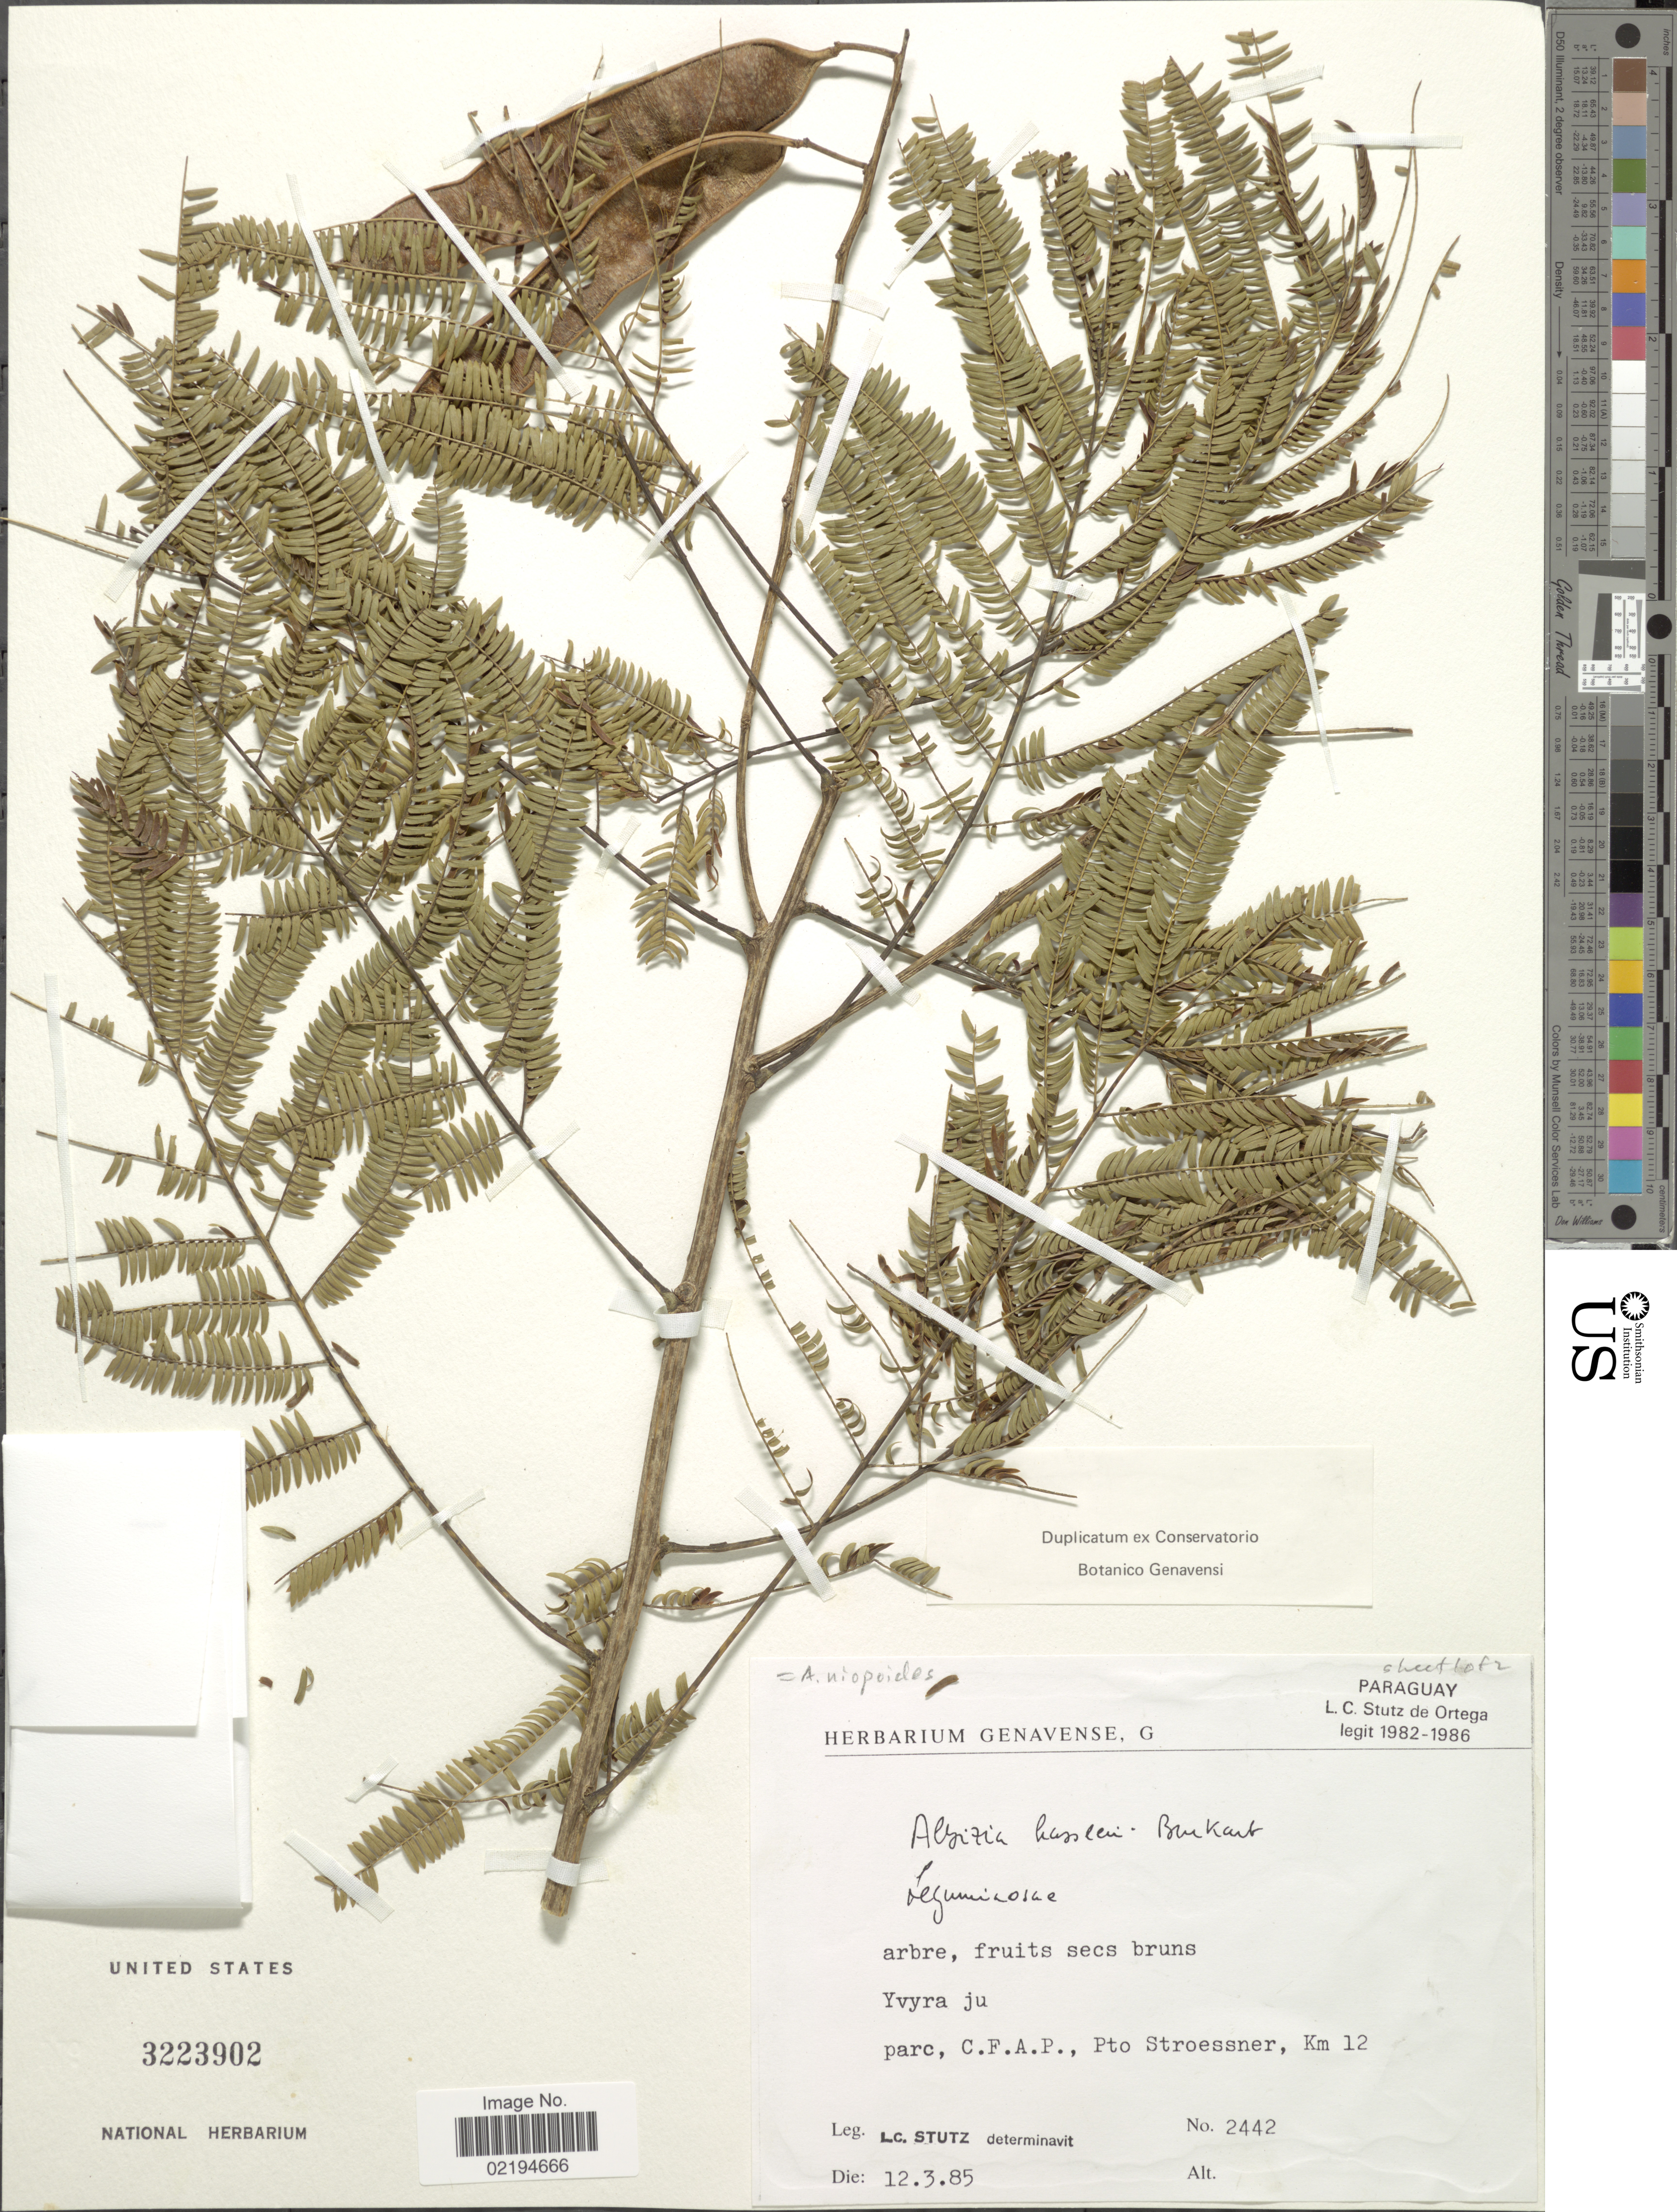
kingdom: Plantae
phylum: Tracheophyta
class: Magnoliopsida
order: Fabales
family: Fabaceae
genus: Pseudalbizzia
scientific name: Pseudalbizzia niopoides var. niopoides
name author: (Spruce ex Benth.) Koenen & Duno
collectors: L. C. Stutz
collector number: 2442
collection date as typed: Transcribed d/m/y: 12/3/85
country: Paraguay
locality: Yvyvra ju, parc, C.F.A.P., Pto Stroessner, Km 12.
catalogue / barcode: US 3223902